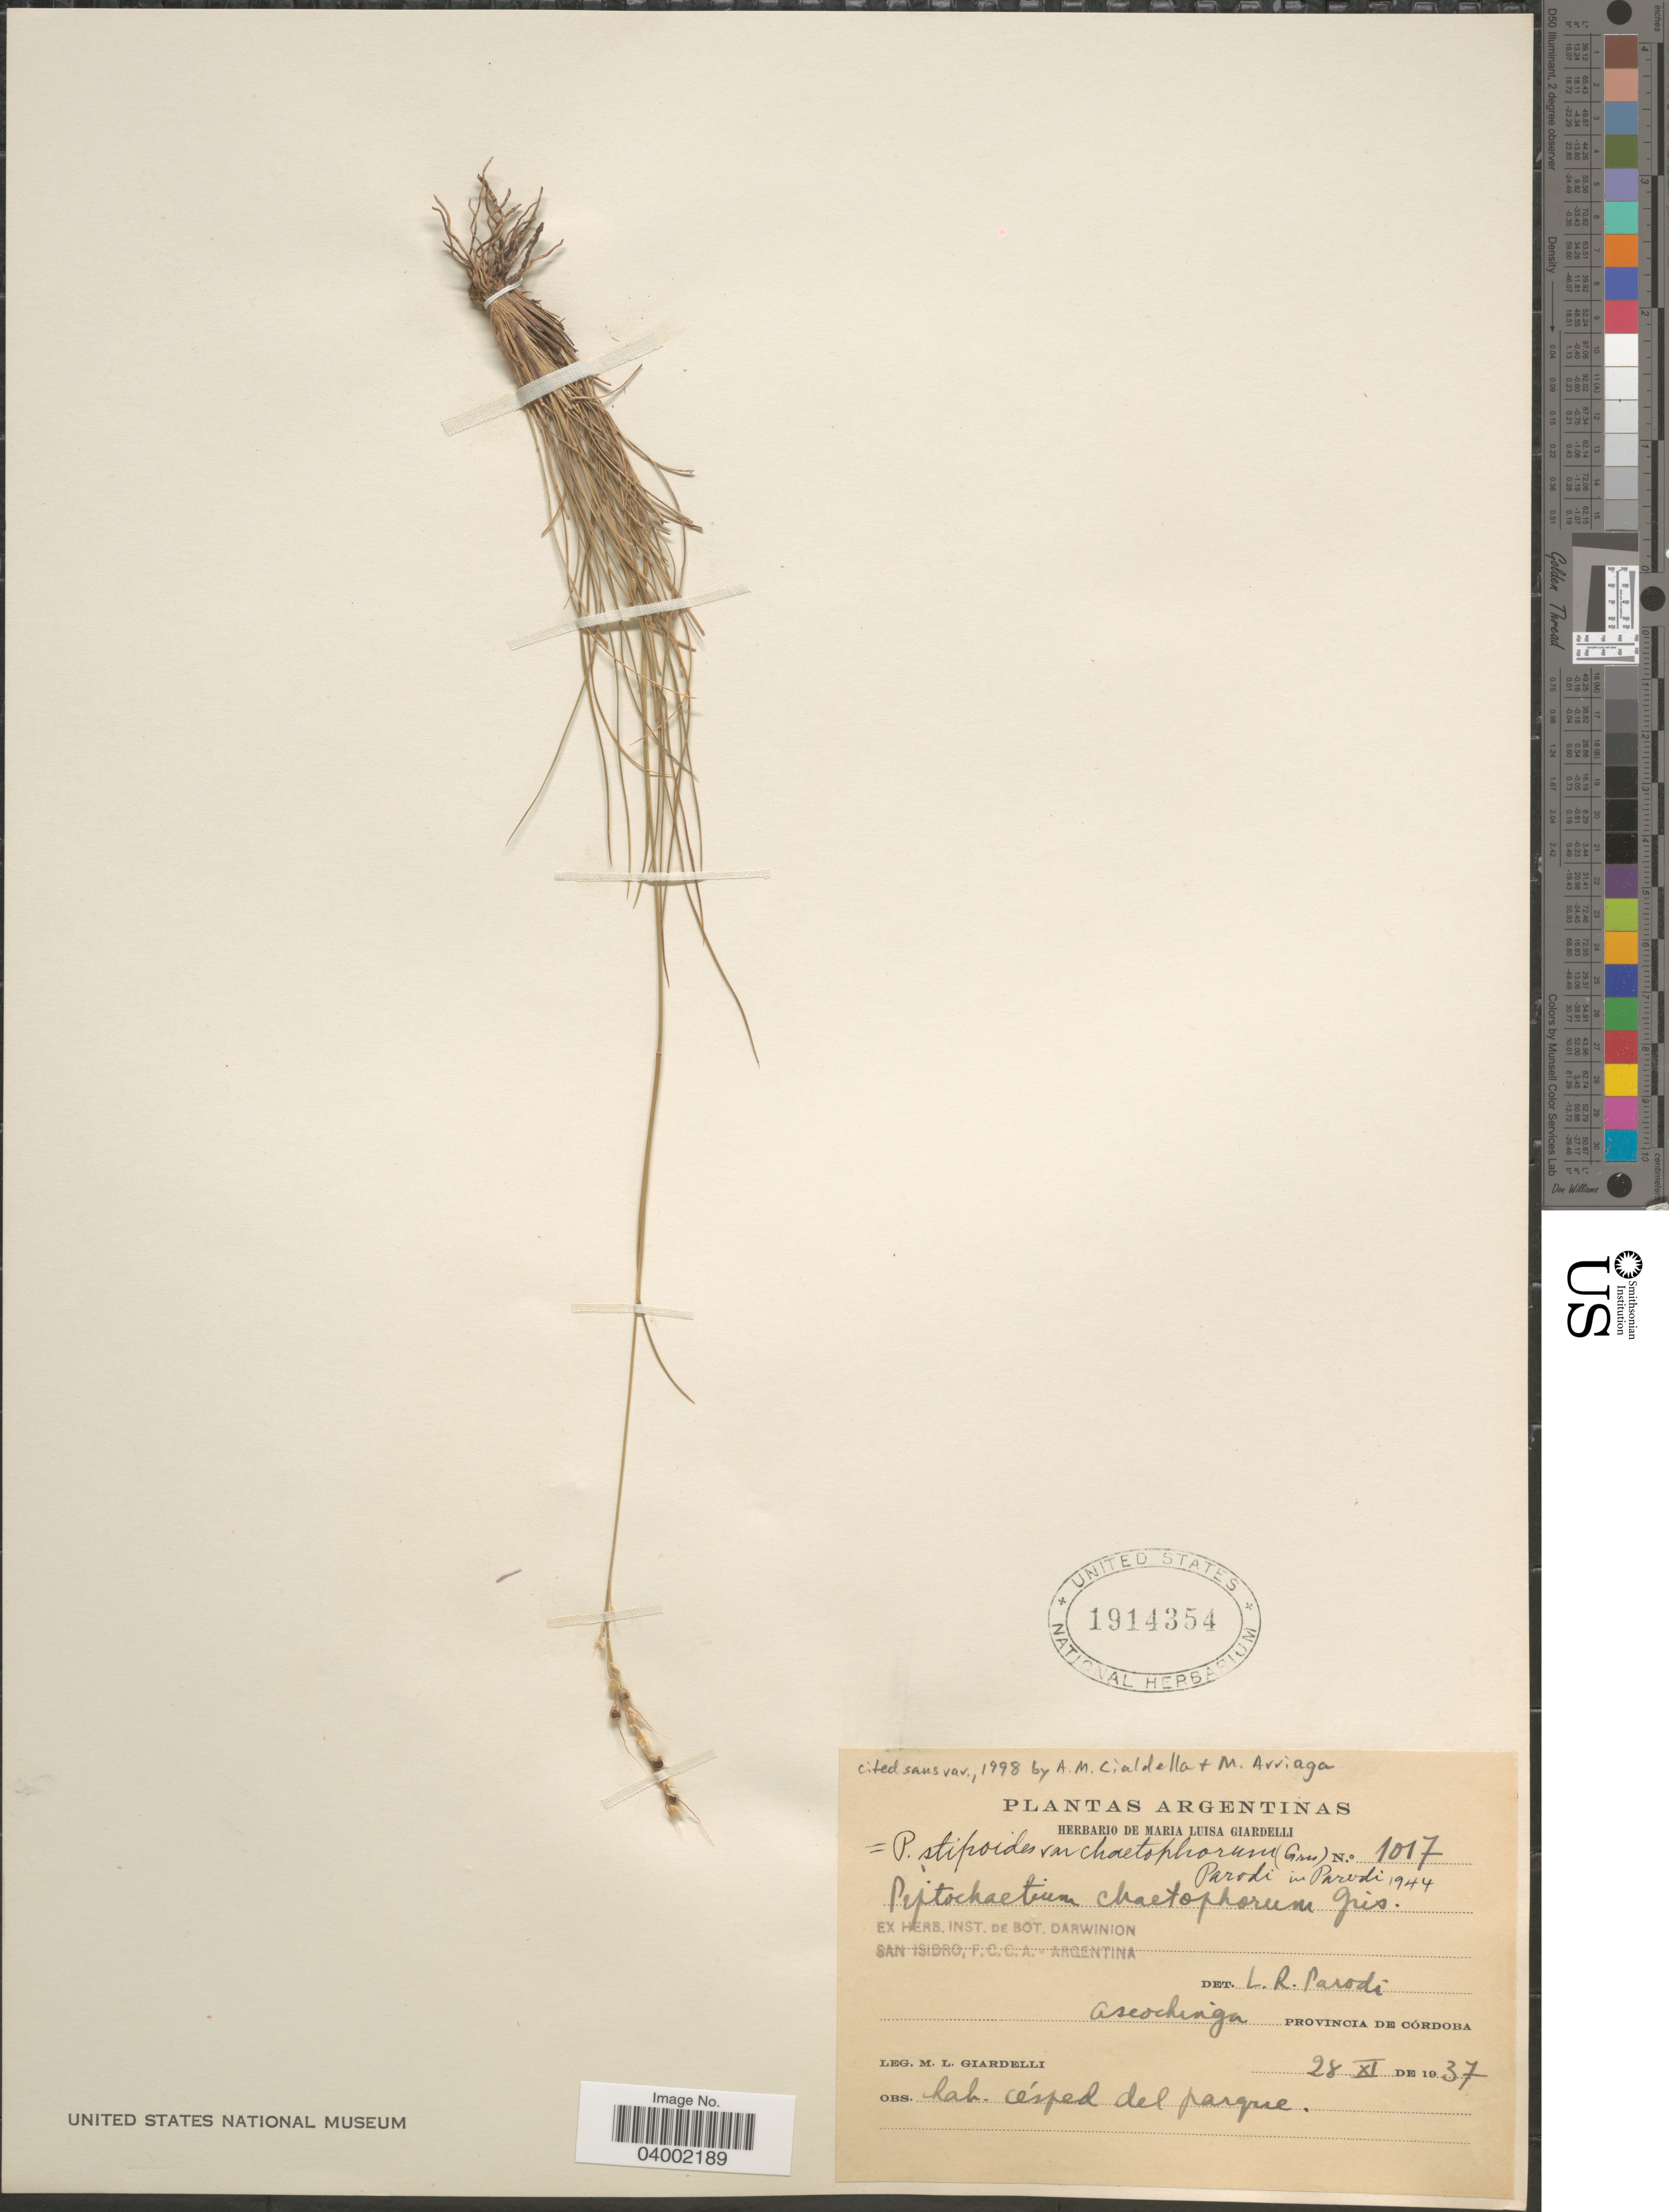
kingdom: Plantae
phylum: Tracheophyta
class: Liliopsida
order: Poales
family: Poaceae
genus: Piptochaetium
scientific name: Piptochaetium stipoides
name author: (Trin. & Rupr.) Hack. & Arechav.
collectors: M. Giardelli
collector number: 1017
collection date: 1937-11-28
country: Argentina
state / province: Cordoba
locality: Aseochinga.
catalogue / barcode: US 1914351